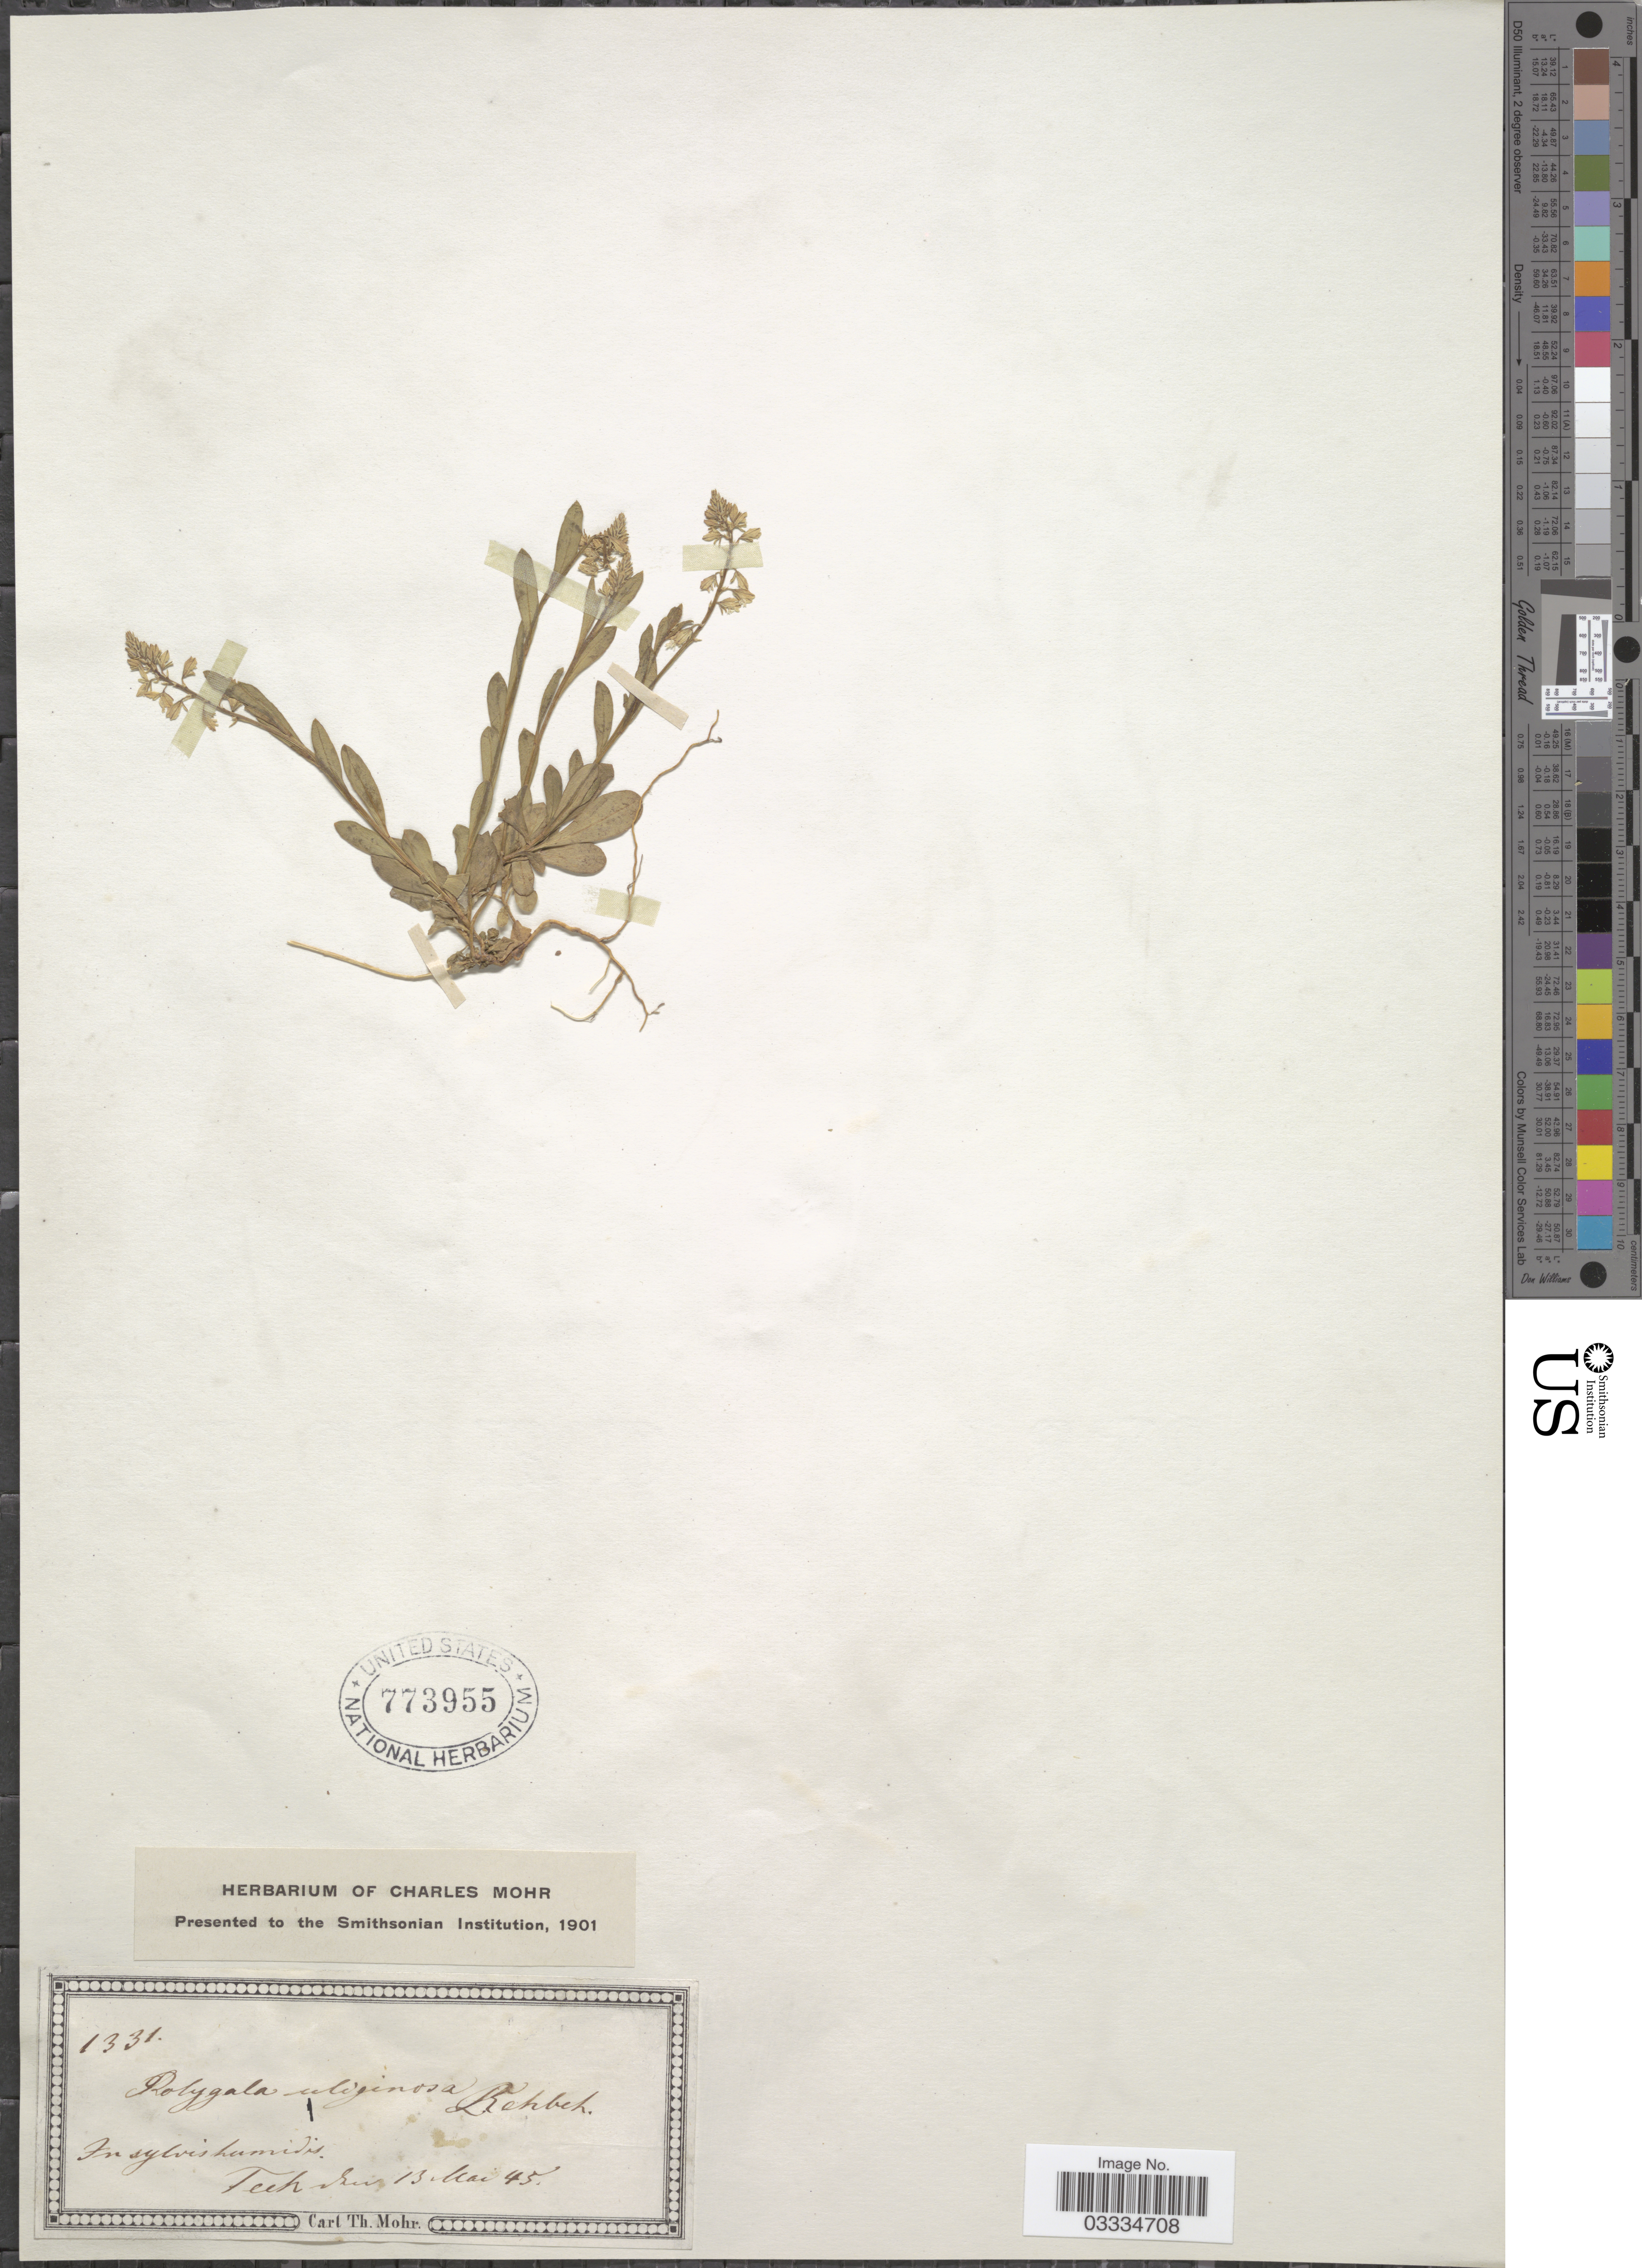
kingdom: Plantae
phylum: Tracheophyta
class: Magnoliopsida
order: Fabales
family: Polygalaceae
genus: Polygala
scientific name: Polygala uliginosa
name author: Pers.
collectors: C. T. Mohr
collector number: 1331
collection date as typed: Transcribed d/m/y: 13/5/45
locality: In sylvis humidis. [illegible text].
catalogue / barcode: US 773955